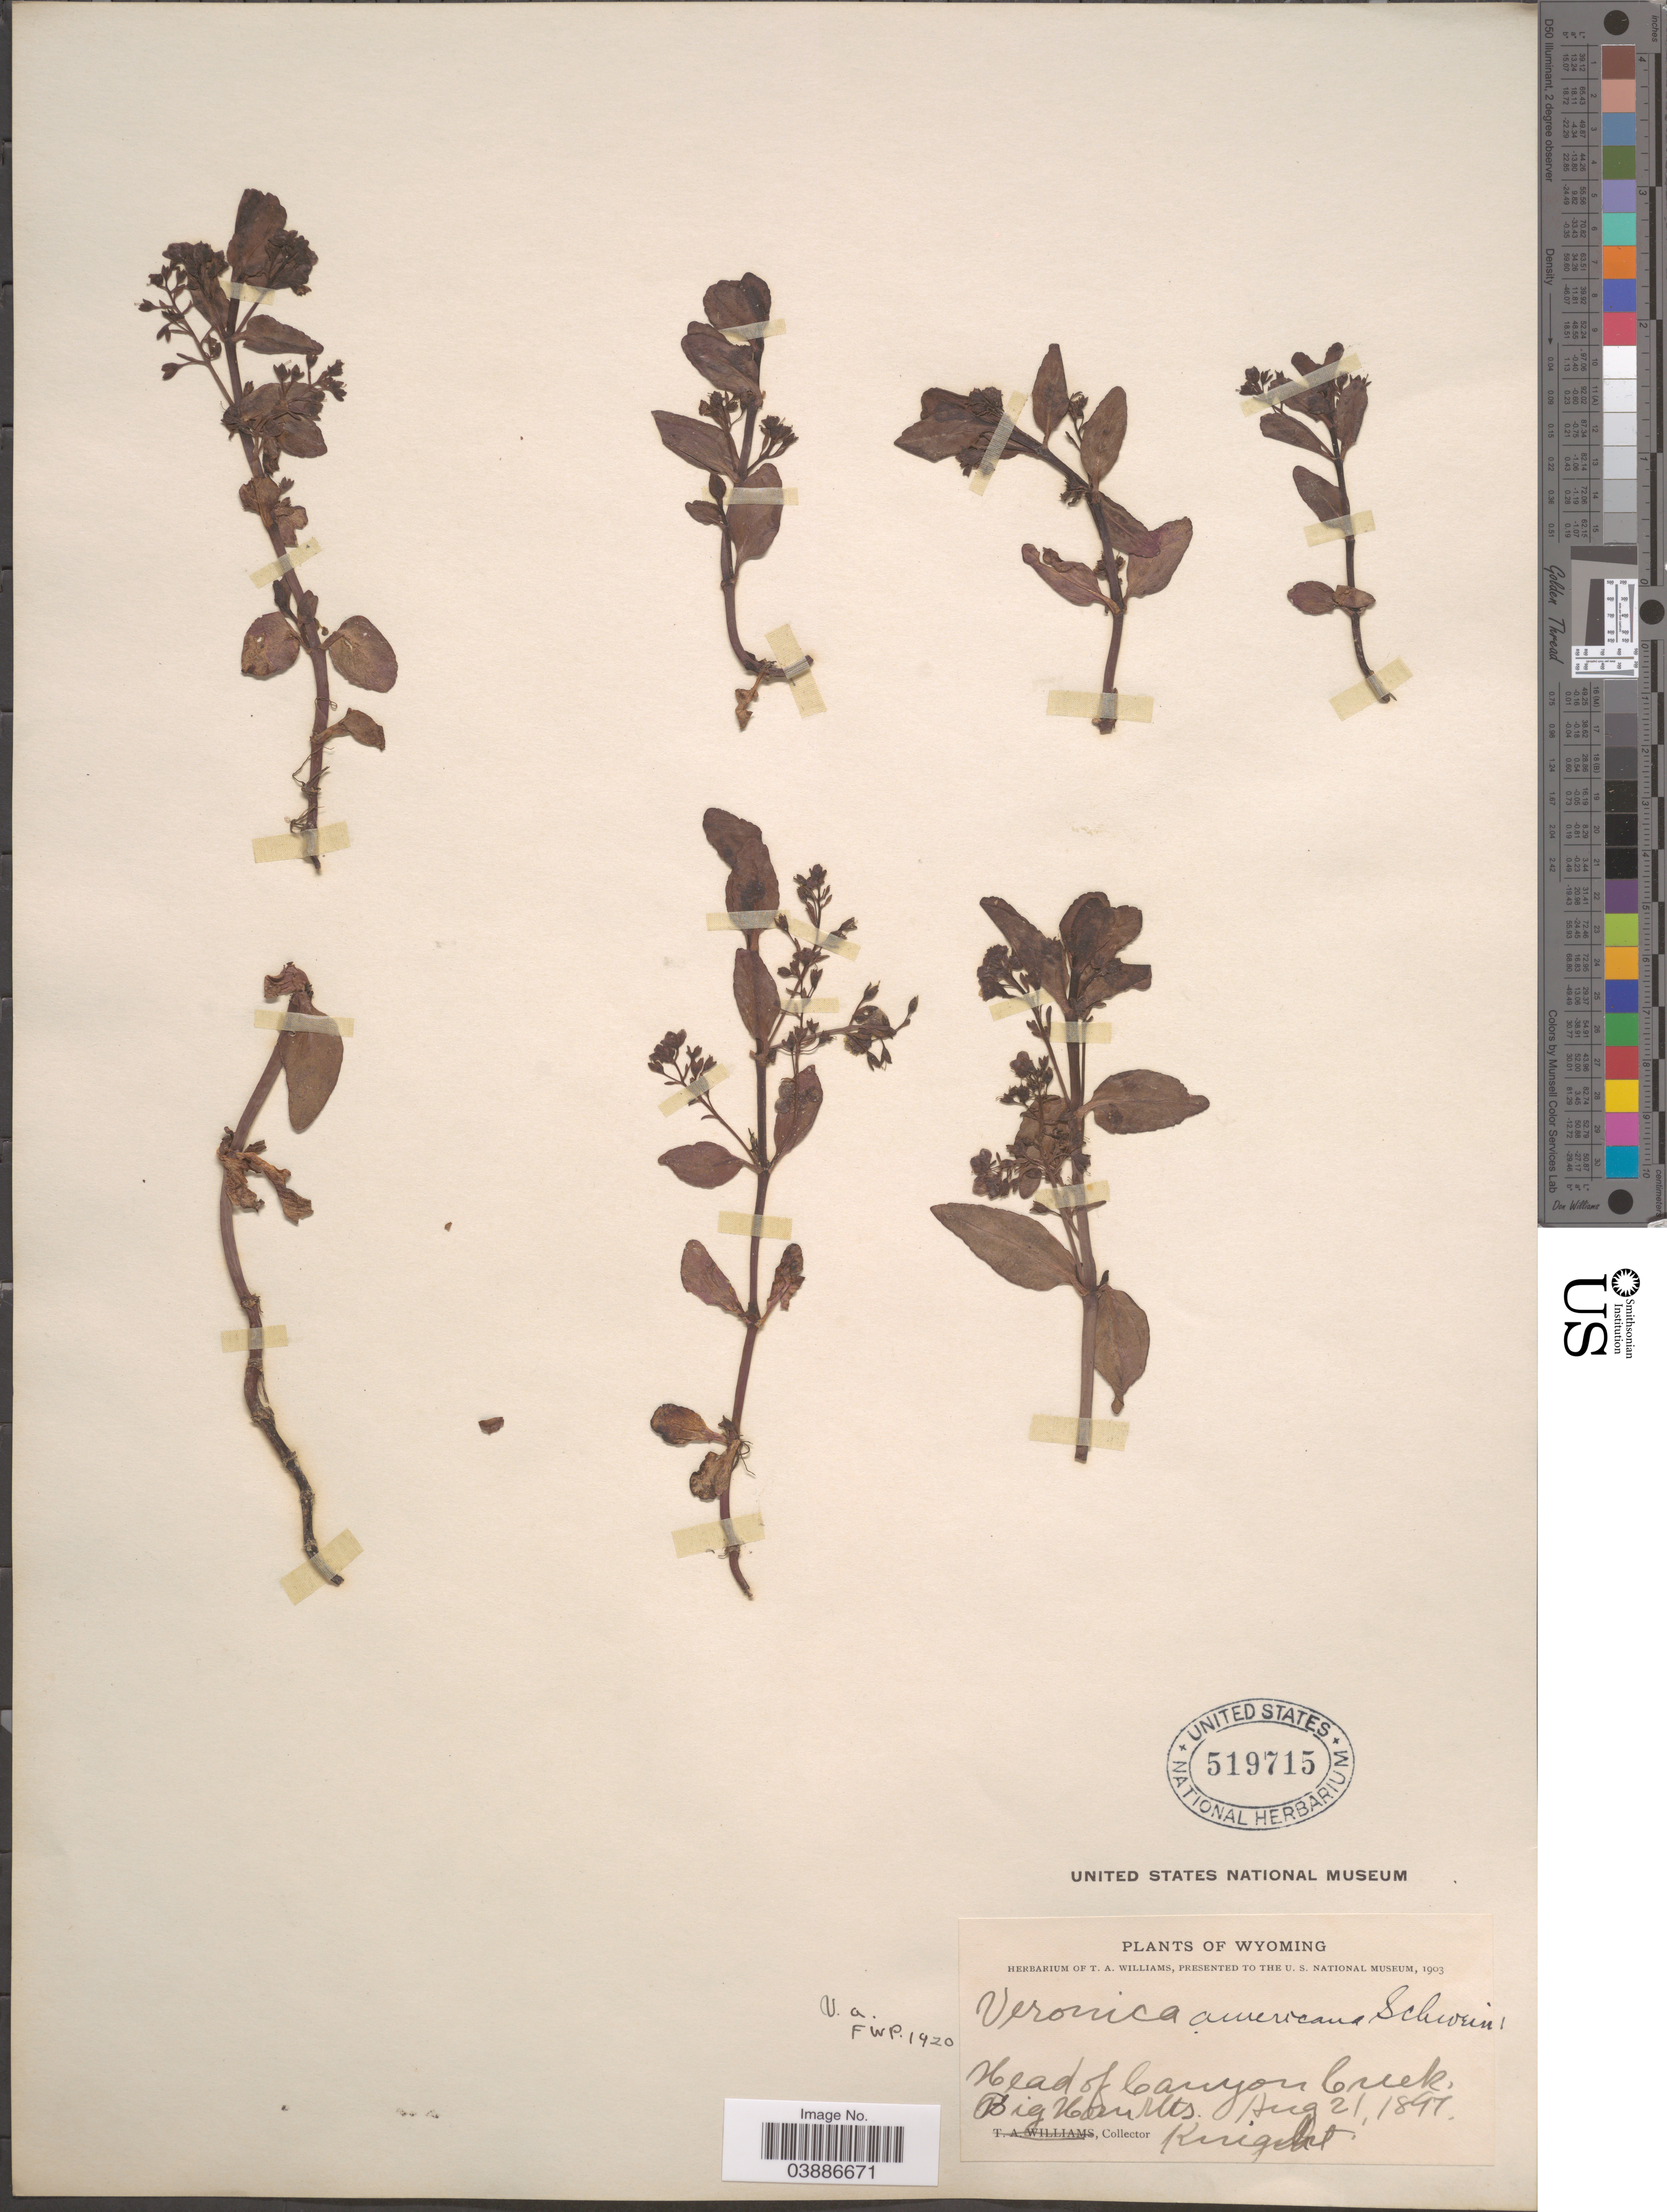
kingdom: Plantae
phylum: Tracheophyta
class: Magnoliopsida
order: Lamiales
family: Plantaginaceae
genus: Veronica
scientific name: Veronica americana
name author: Schwein. ex Benth.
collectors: -. Knight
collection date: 1897-08-21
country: United States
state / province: Wyoming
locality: Head of Canyon Creek, Big Horn Mts.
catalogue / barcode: US 519715